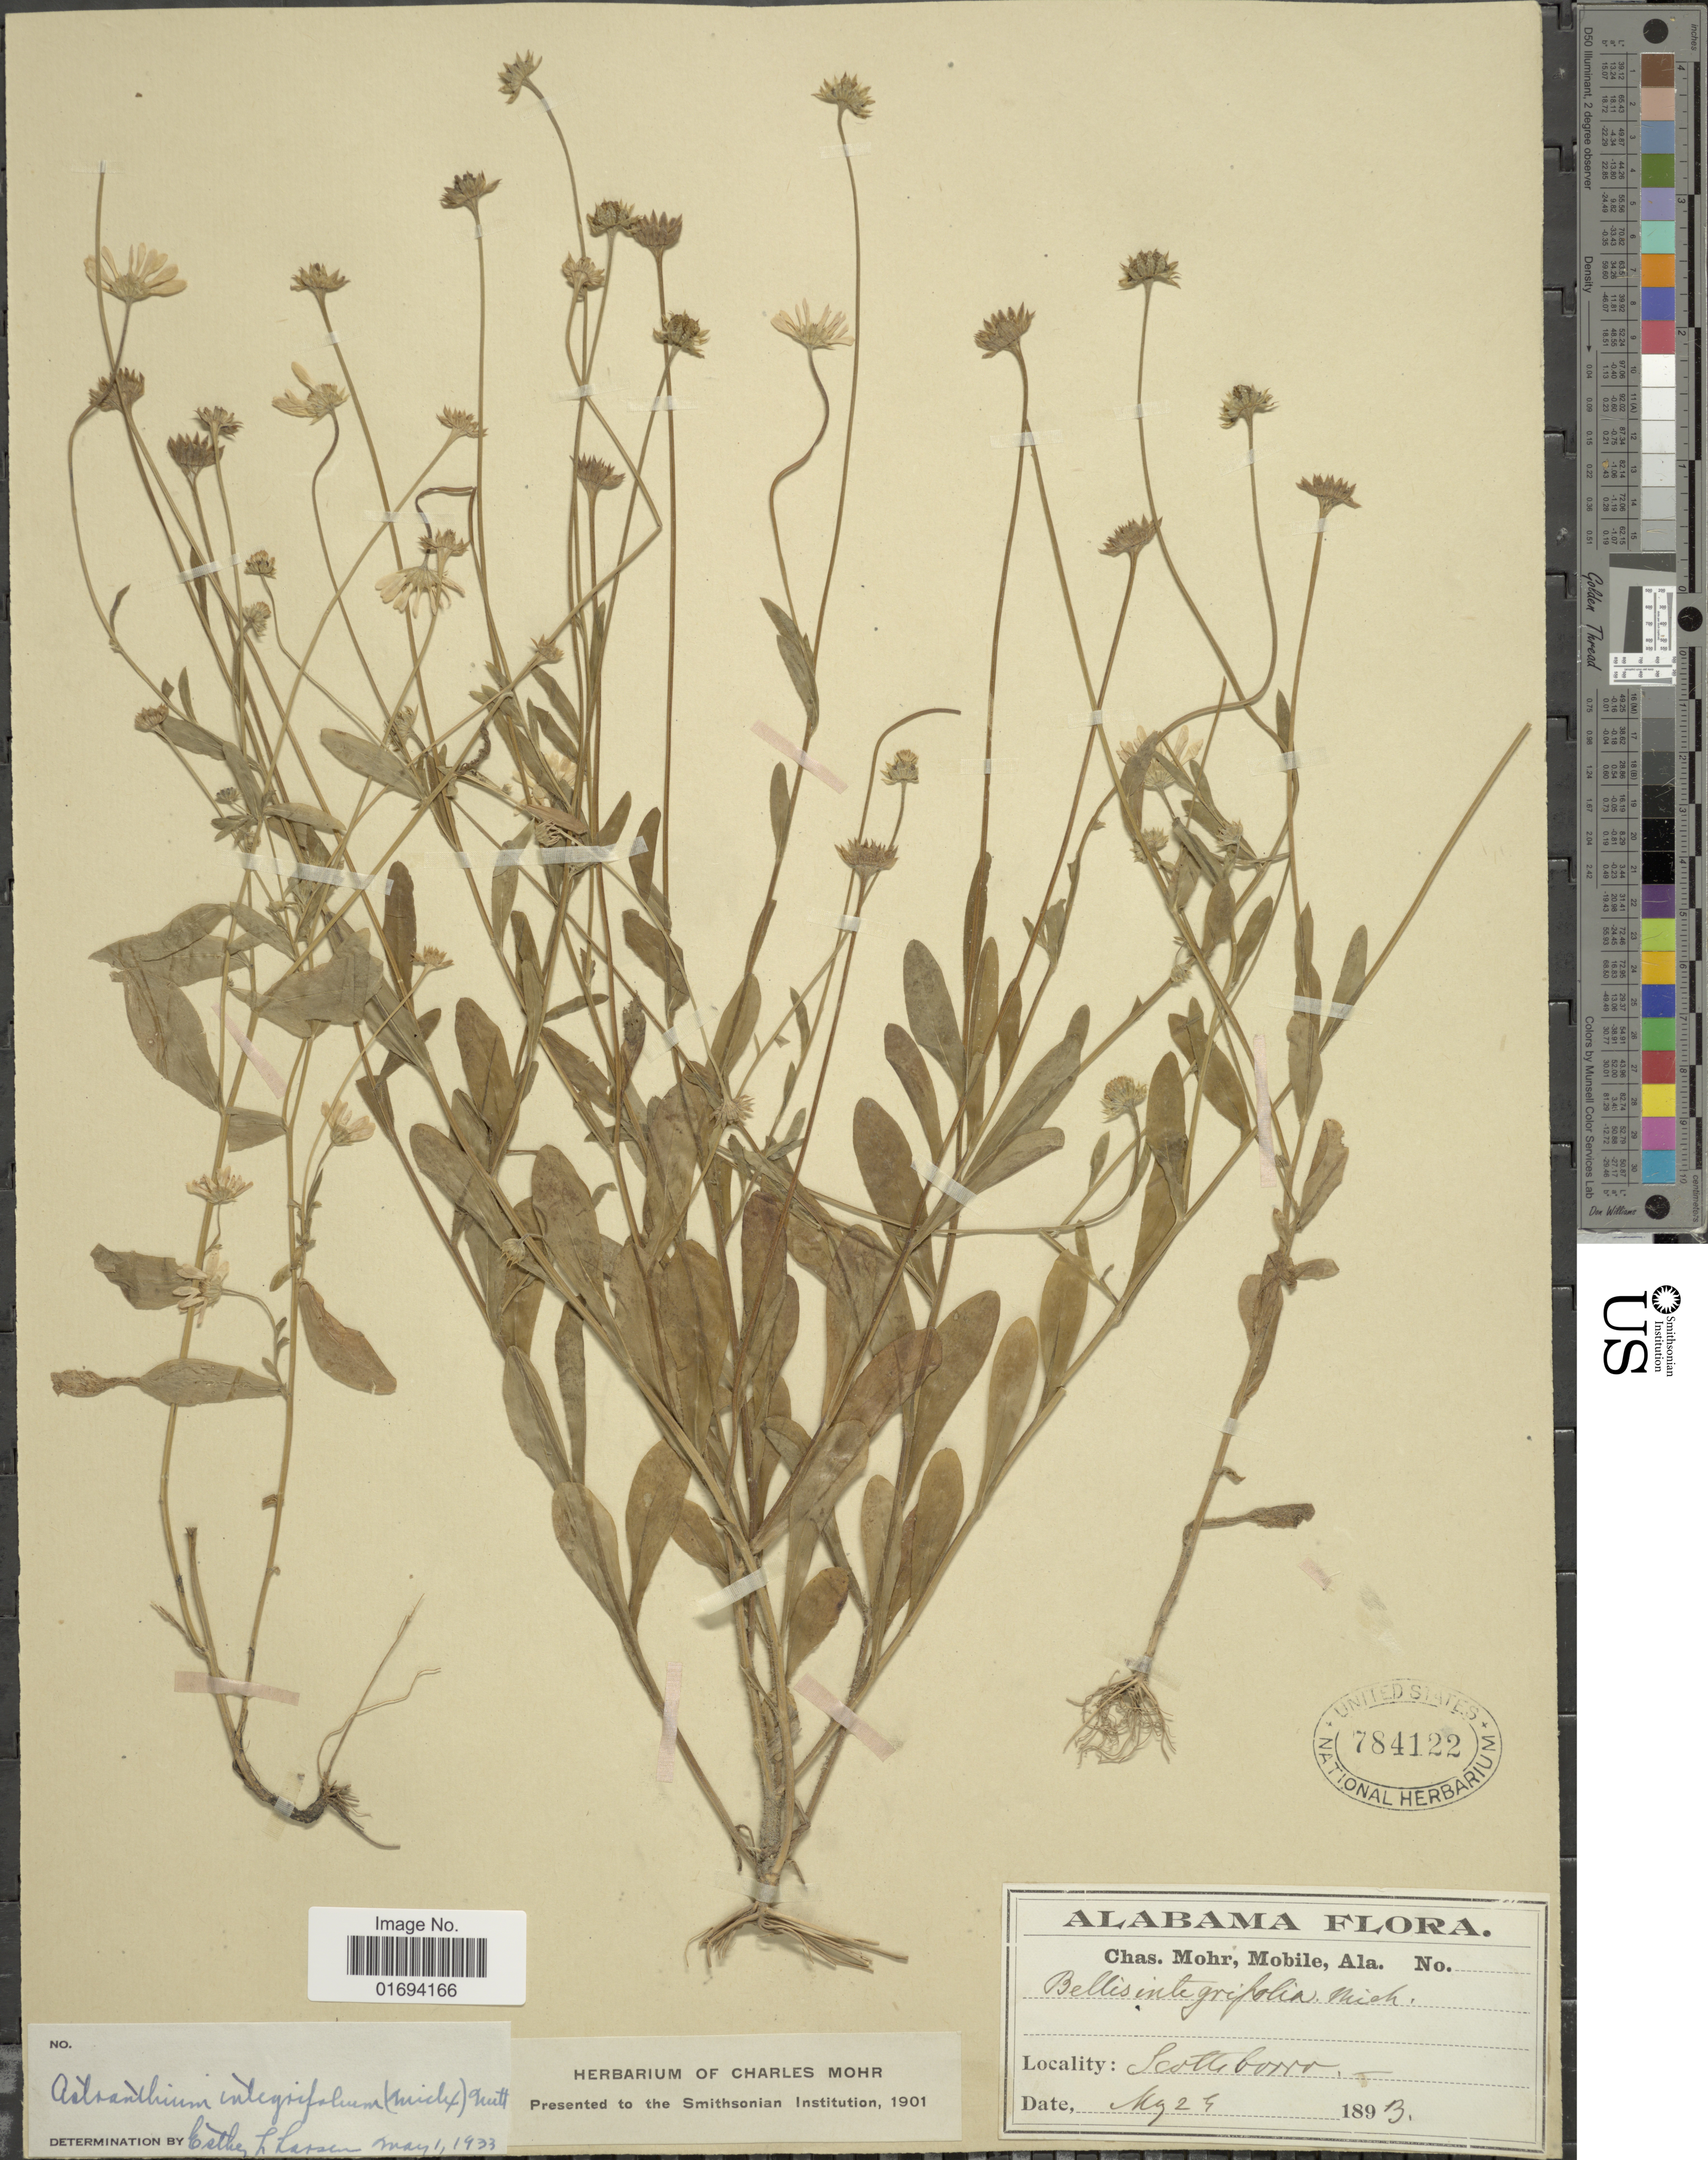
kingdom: Plantae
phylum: Tracheophyta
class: Magnoliopsida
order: Asterales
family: Asteraceae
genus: Astranthium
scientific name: Astranthium integrifolium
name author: (Michx.) Nutt.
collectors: Mohr, C. T. (herbarium)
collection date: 1893-05-25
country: United States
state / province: Alabama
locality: Mobile, Ala.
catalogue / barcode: US 784122